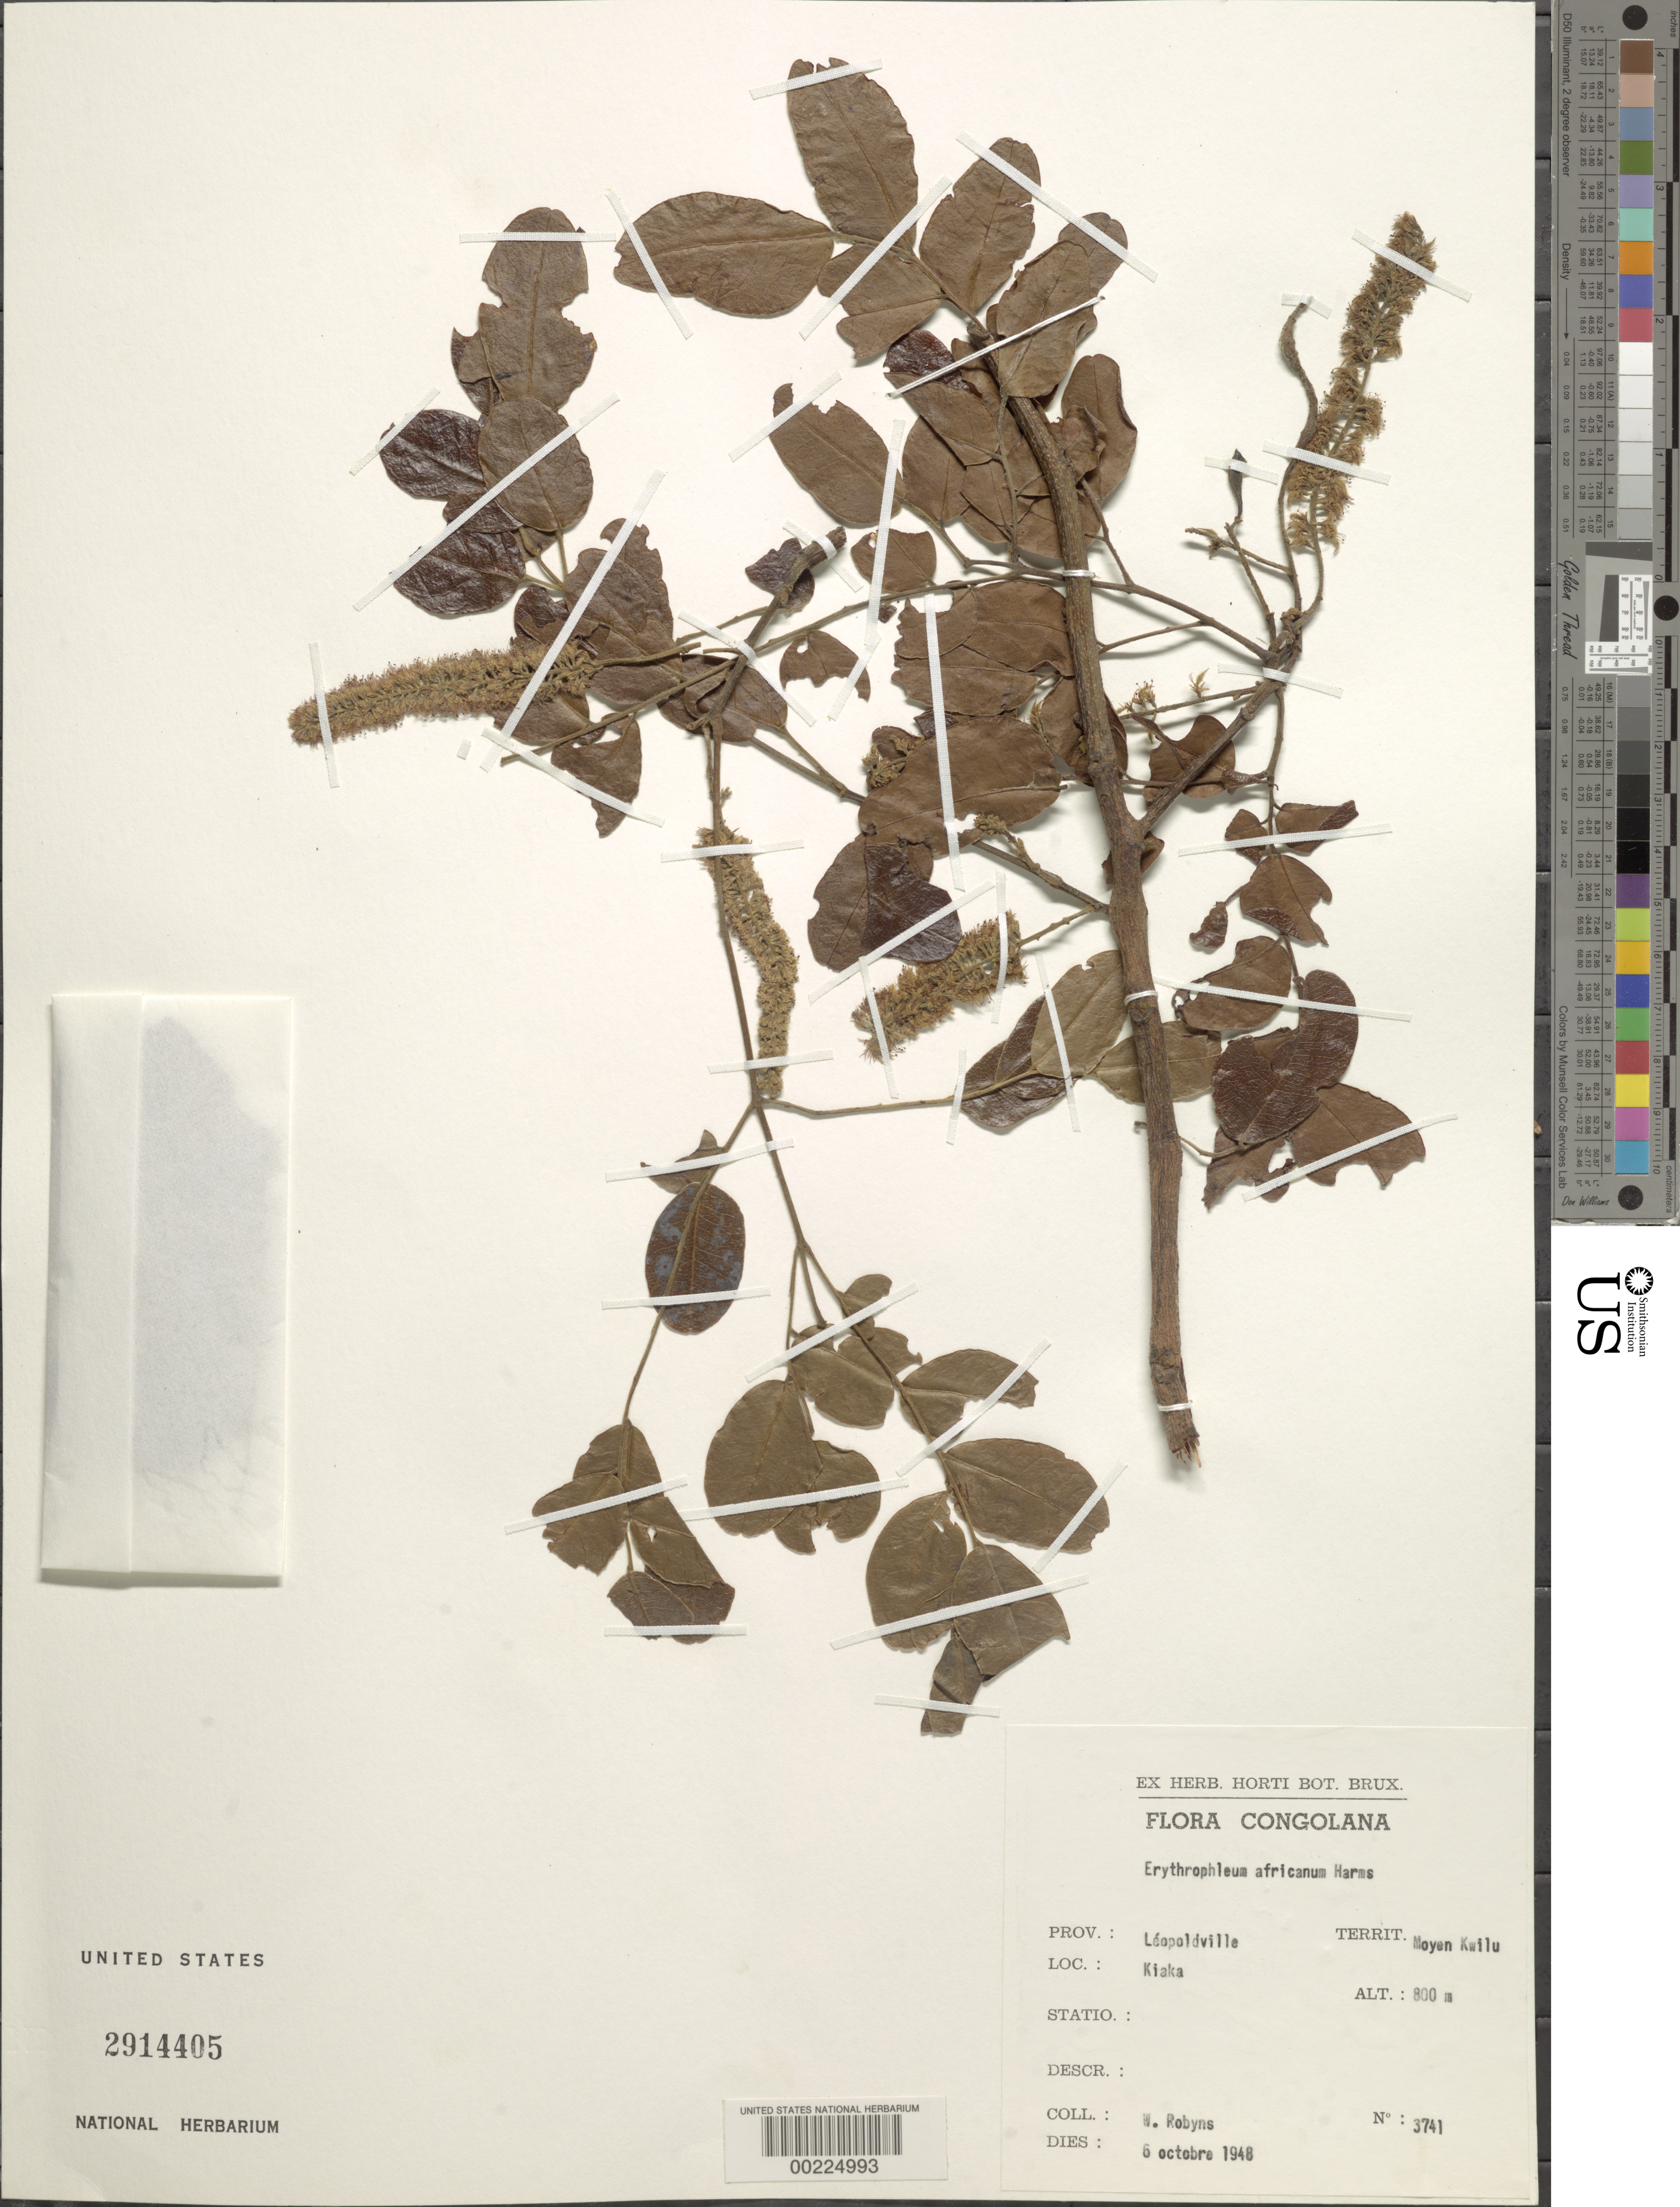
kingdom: Plantae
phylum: Tracheophyta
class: Magnoliopsida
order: Fabales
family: Fabaceae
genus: Erythrophleum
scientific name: Erythrophleum africanum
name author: (Welw. ex Benth.) Harms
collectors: F. Robyns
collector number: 3741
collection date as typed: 06 Oct 1948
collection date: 1948-10-06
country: Congo, Democratic Republic of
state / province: Kinshasa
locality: Leopoldville prov.; moyen kwilu terr.; kiaka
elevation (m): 800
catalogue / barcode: US 2914405